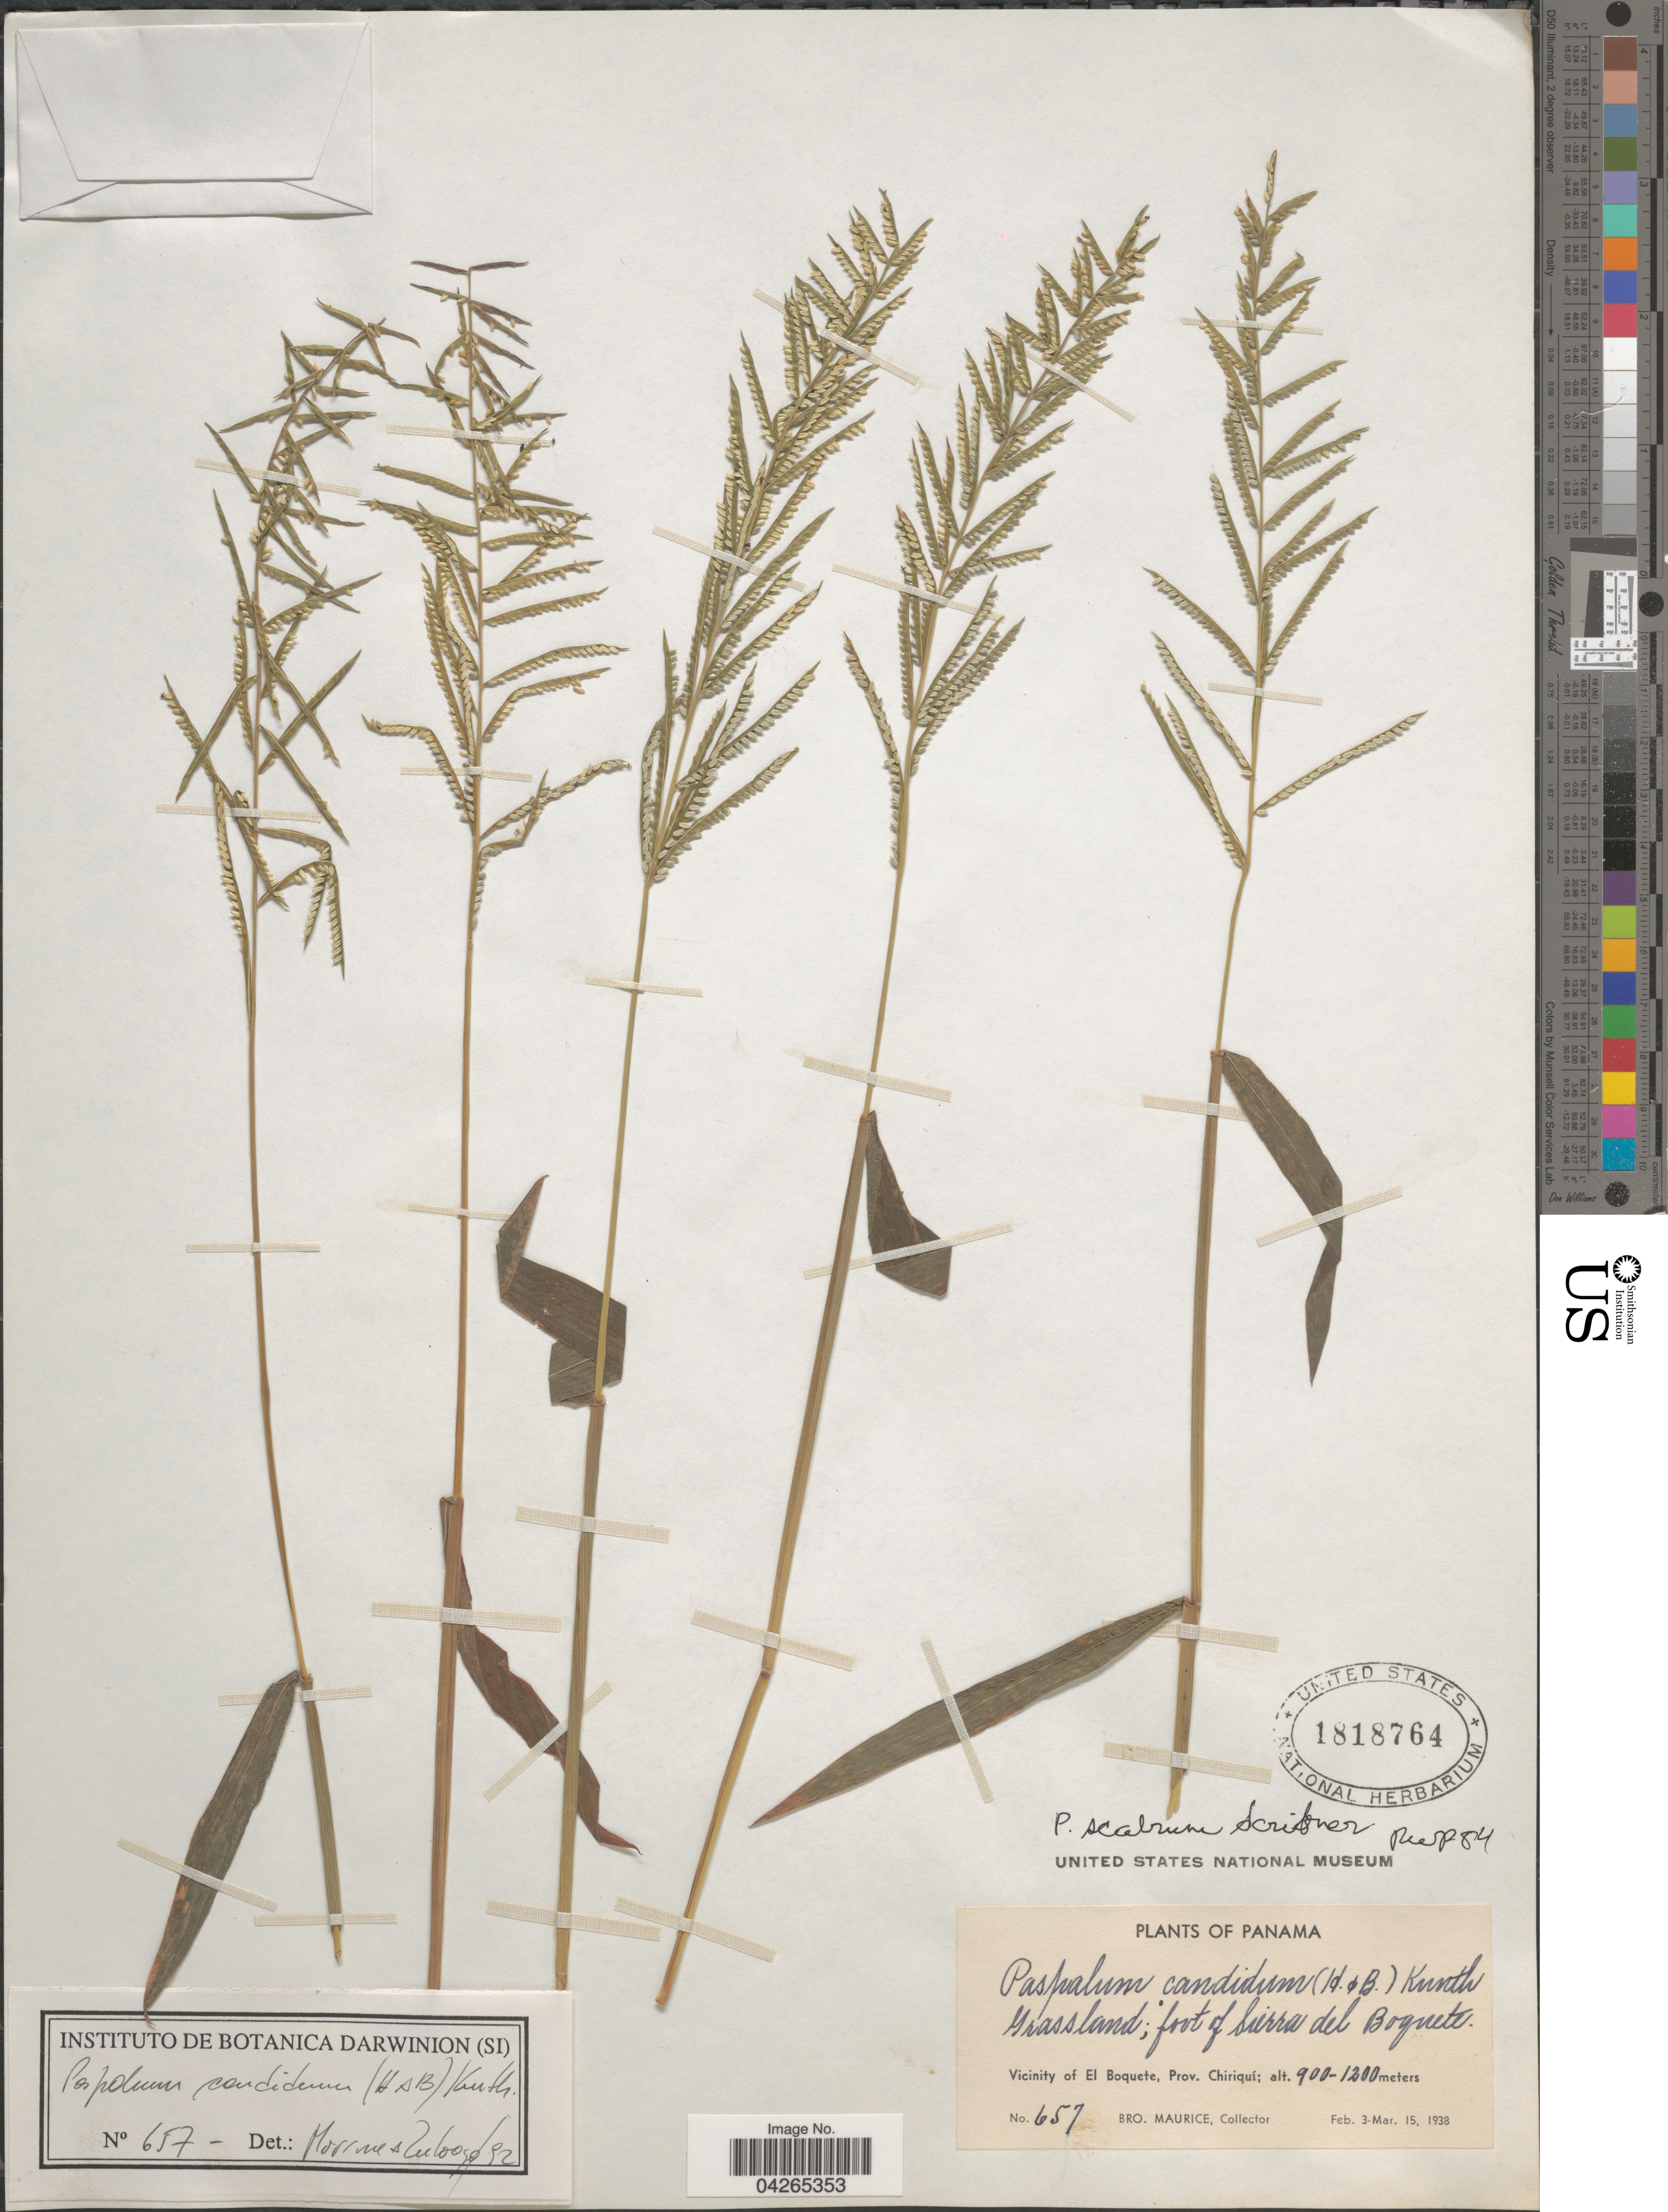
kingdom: Plantae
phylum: Tracheophyta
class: Liliopsida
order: Poales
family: Poaceae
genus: Paspalum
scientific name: Paspalum candidum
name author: (Humb. & Bonpl. ex Fleugge) Kunth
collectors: B. Maurice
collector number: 657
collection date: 1938-02-03/1938-03-15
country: Panama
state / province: Chiriqui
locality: Foot of Sierra del Boquete. Vicinity of El Boquete.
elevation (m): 900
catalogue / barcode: US 1818764